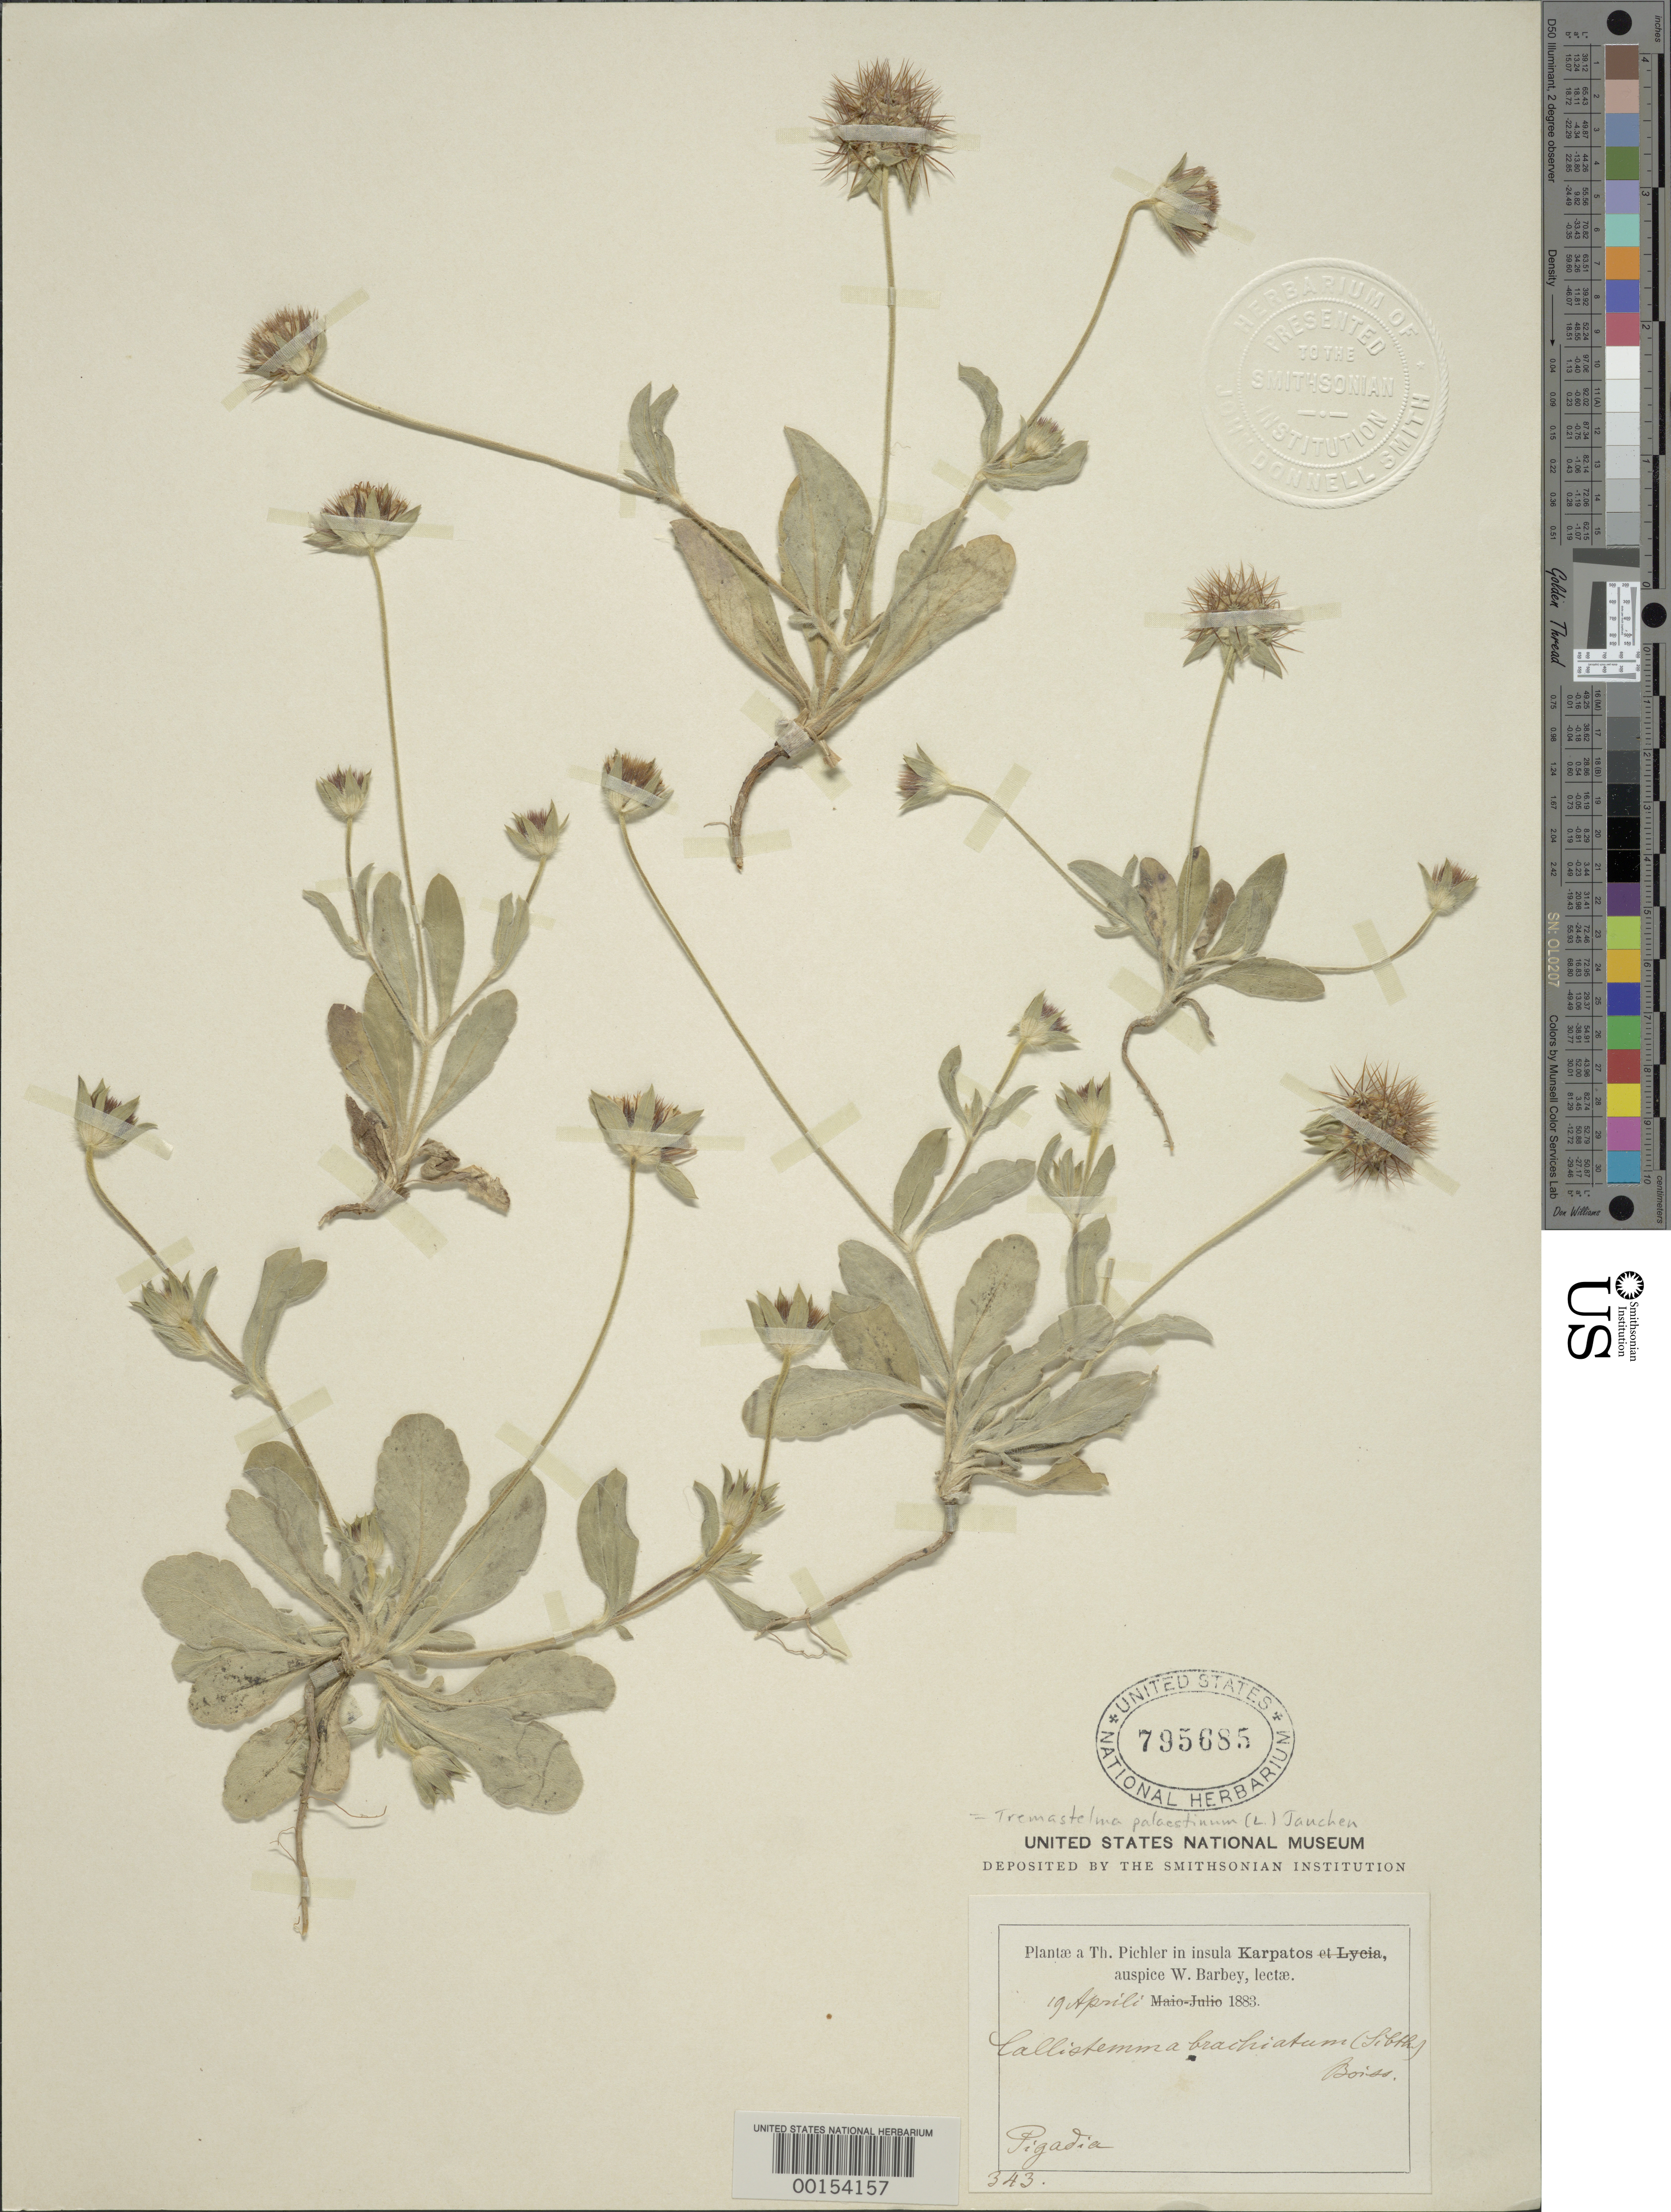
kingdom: Plantae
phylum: Tracheophyta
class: Magnoliopsida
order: Dipsacales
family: Caprifoliaceae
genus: Tremastelma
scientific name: Tremastelma palaestinum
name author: (L.) Janch.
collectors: T. Pichler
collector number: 343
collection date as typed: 19 Apr 1883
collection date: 1883-04-19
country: Greece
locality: Karpatos, Pigadia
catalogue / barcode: US 795685